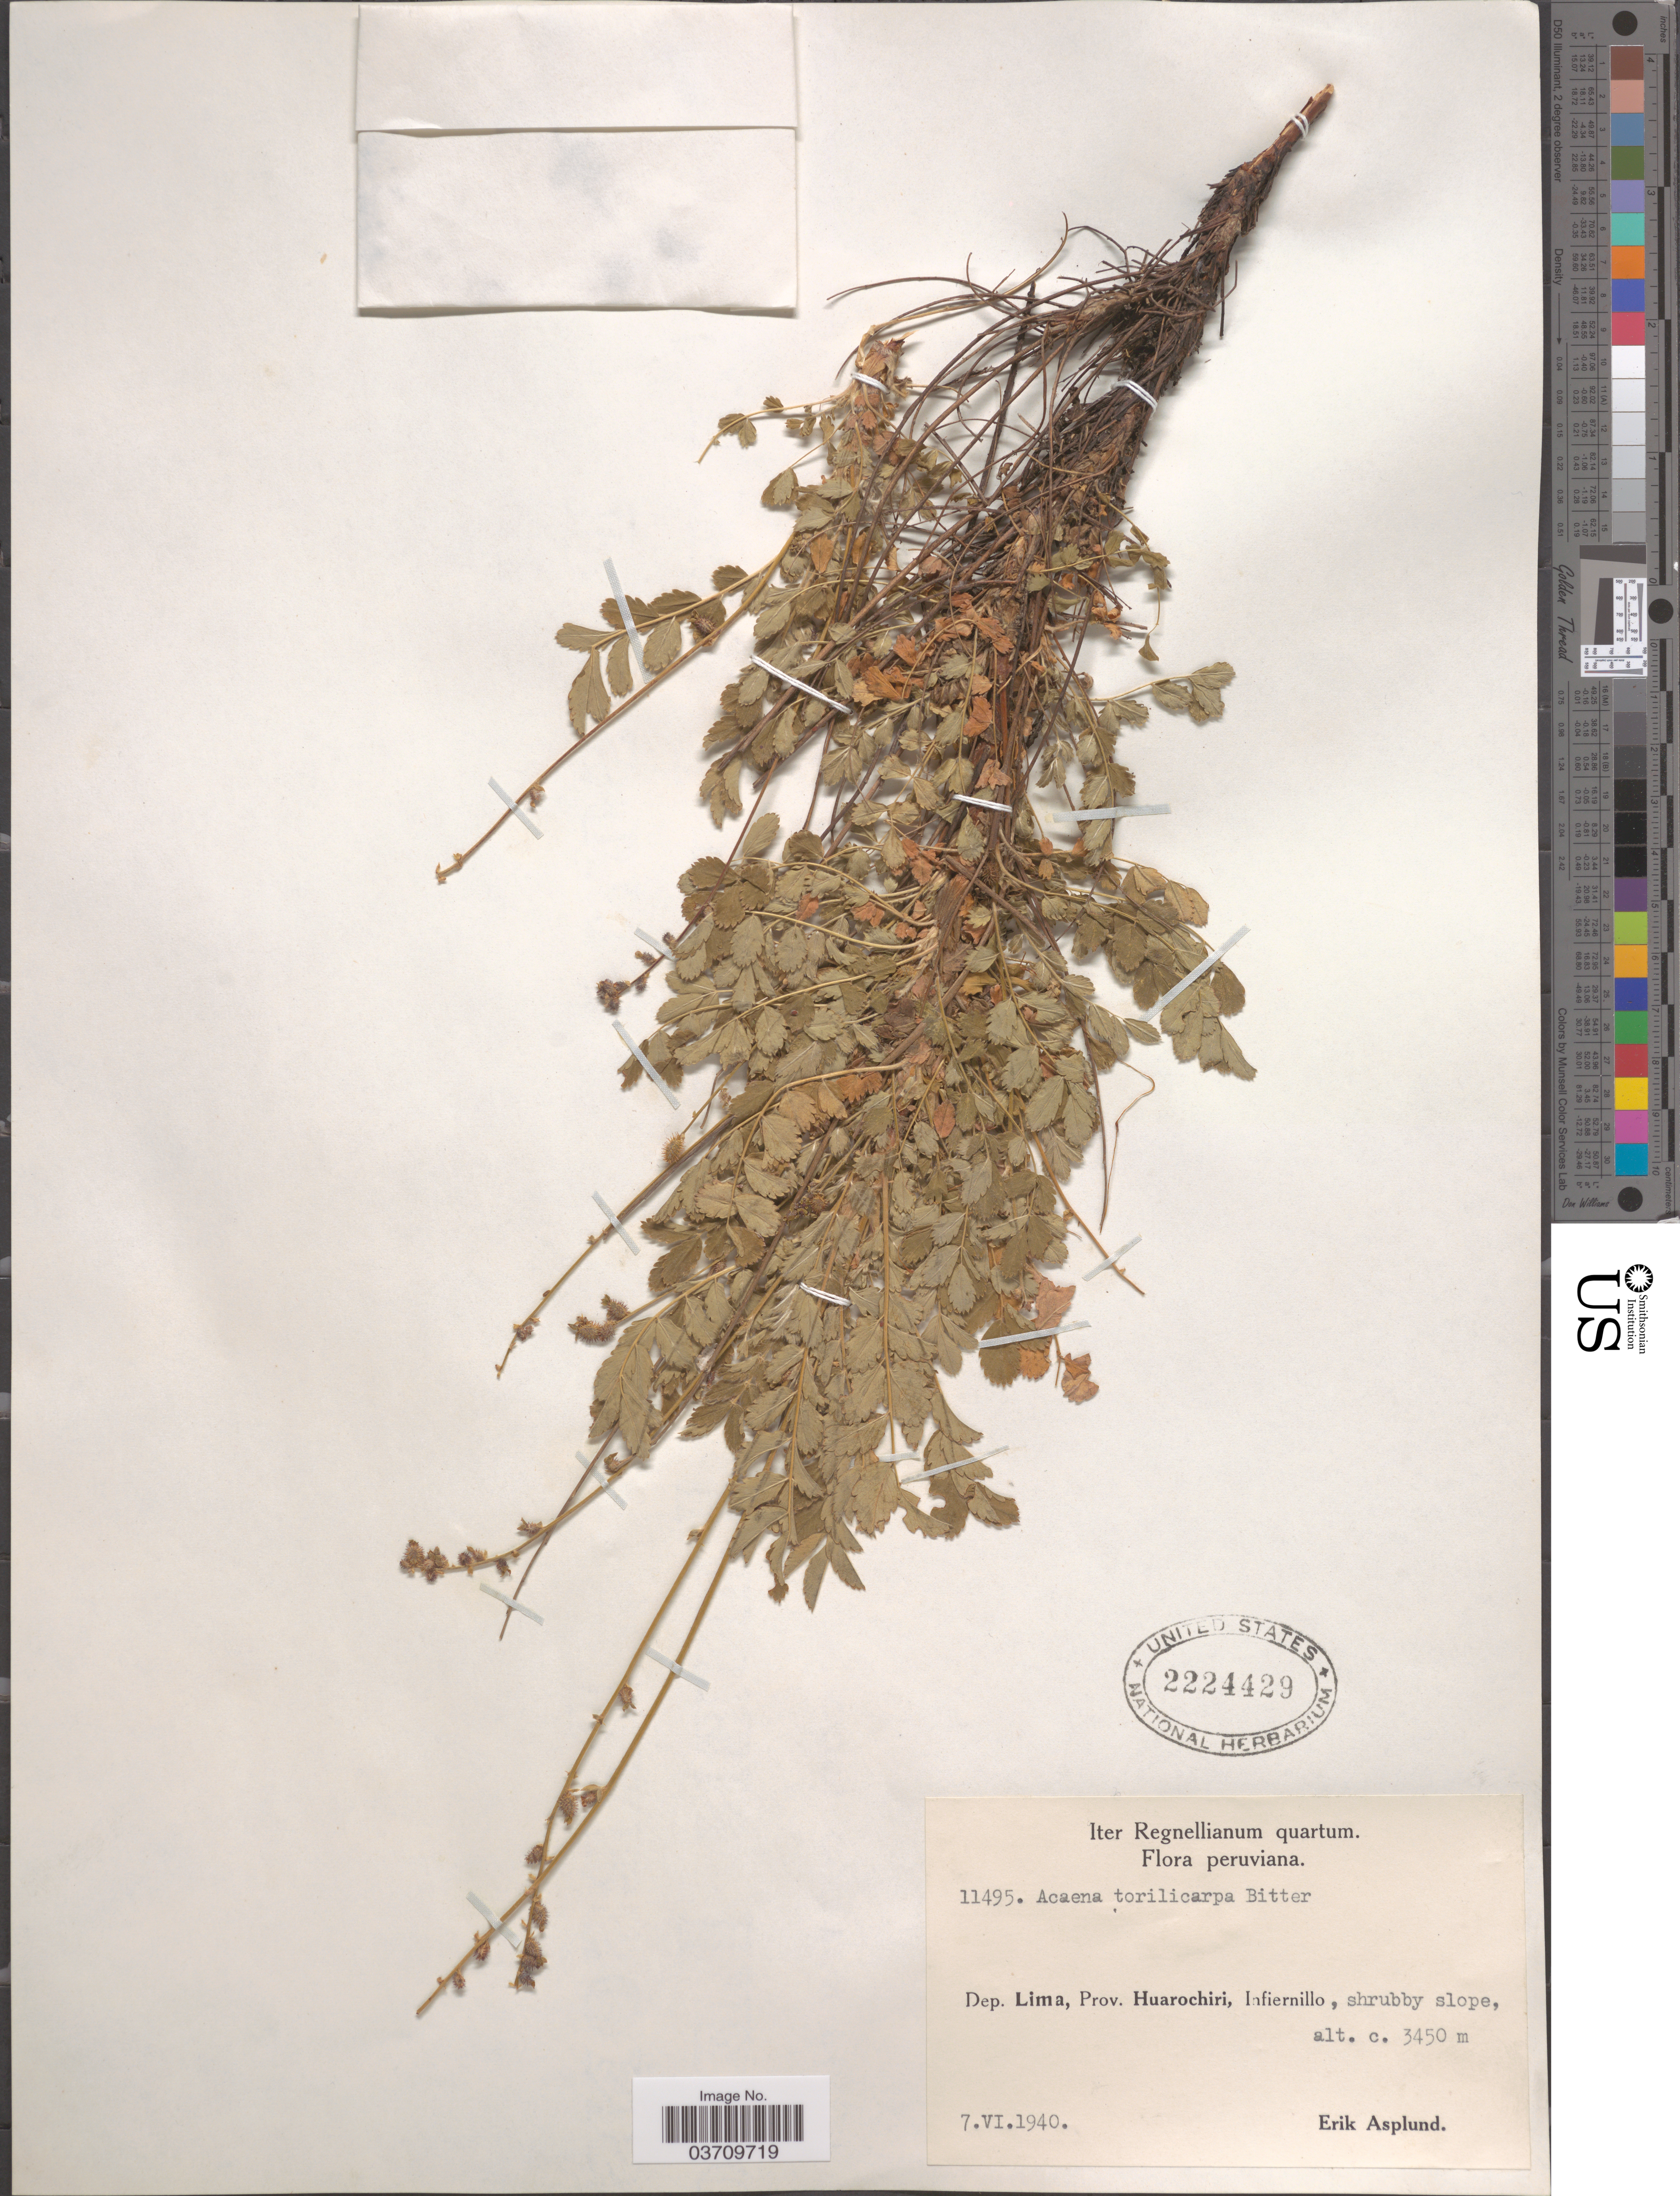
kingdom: Plantae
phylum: Tracheophyta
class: Magnoliopsida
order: Rosales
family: Rosaceae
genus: Acaena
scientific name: Acaena torilicarpa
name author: Bitter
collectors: E. Asplund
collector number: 11495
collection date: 1940-06-07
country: Peru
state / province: Lima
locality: Dep. Lima, Prov. Huarochiri, Infiernillo.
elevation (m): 3450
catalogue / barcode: US 2224429